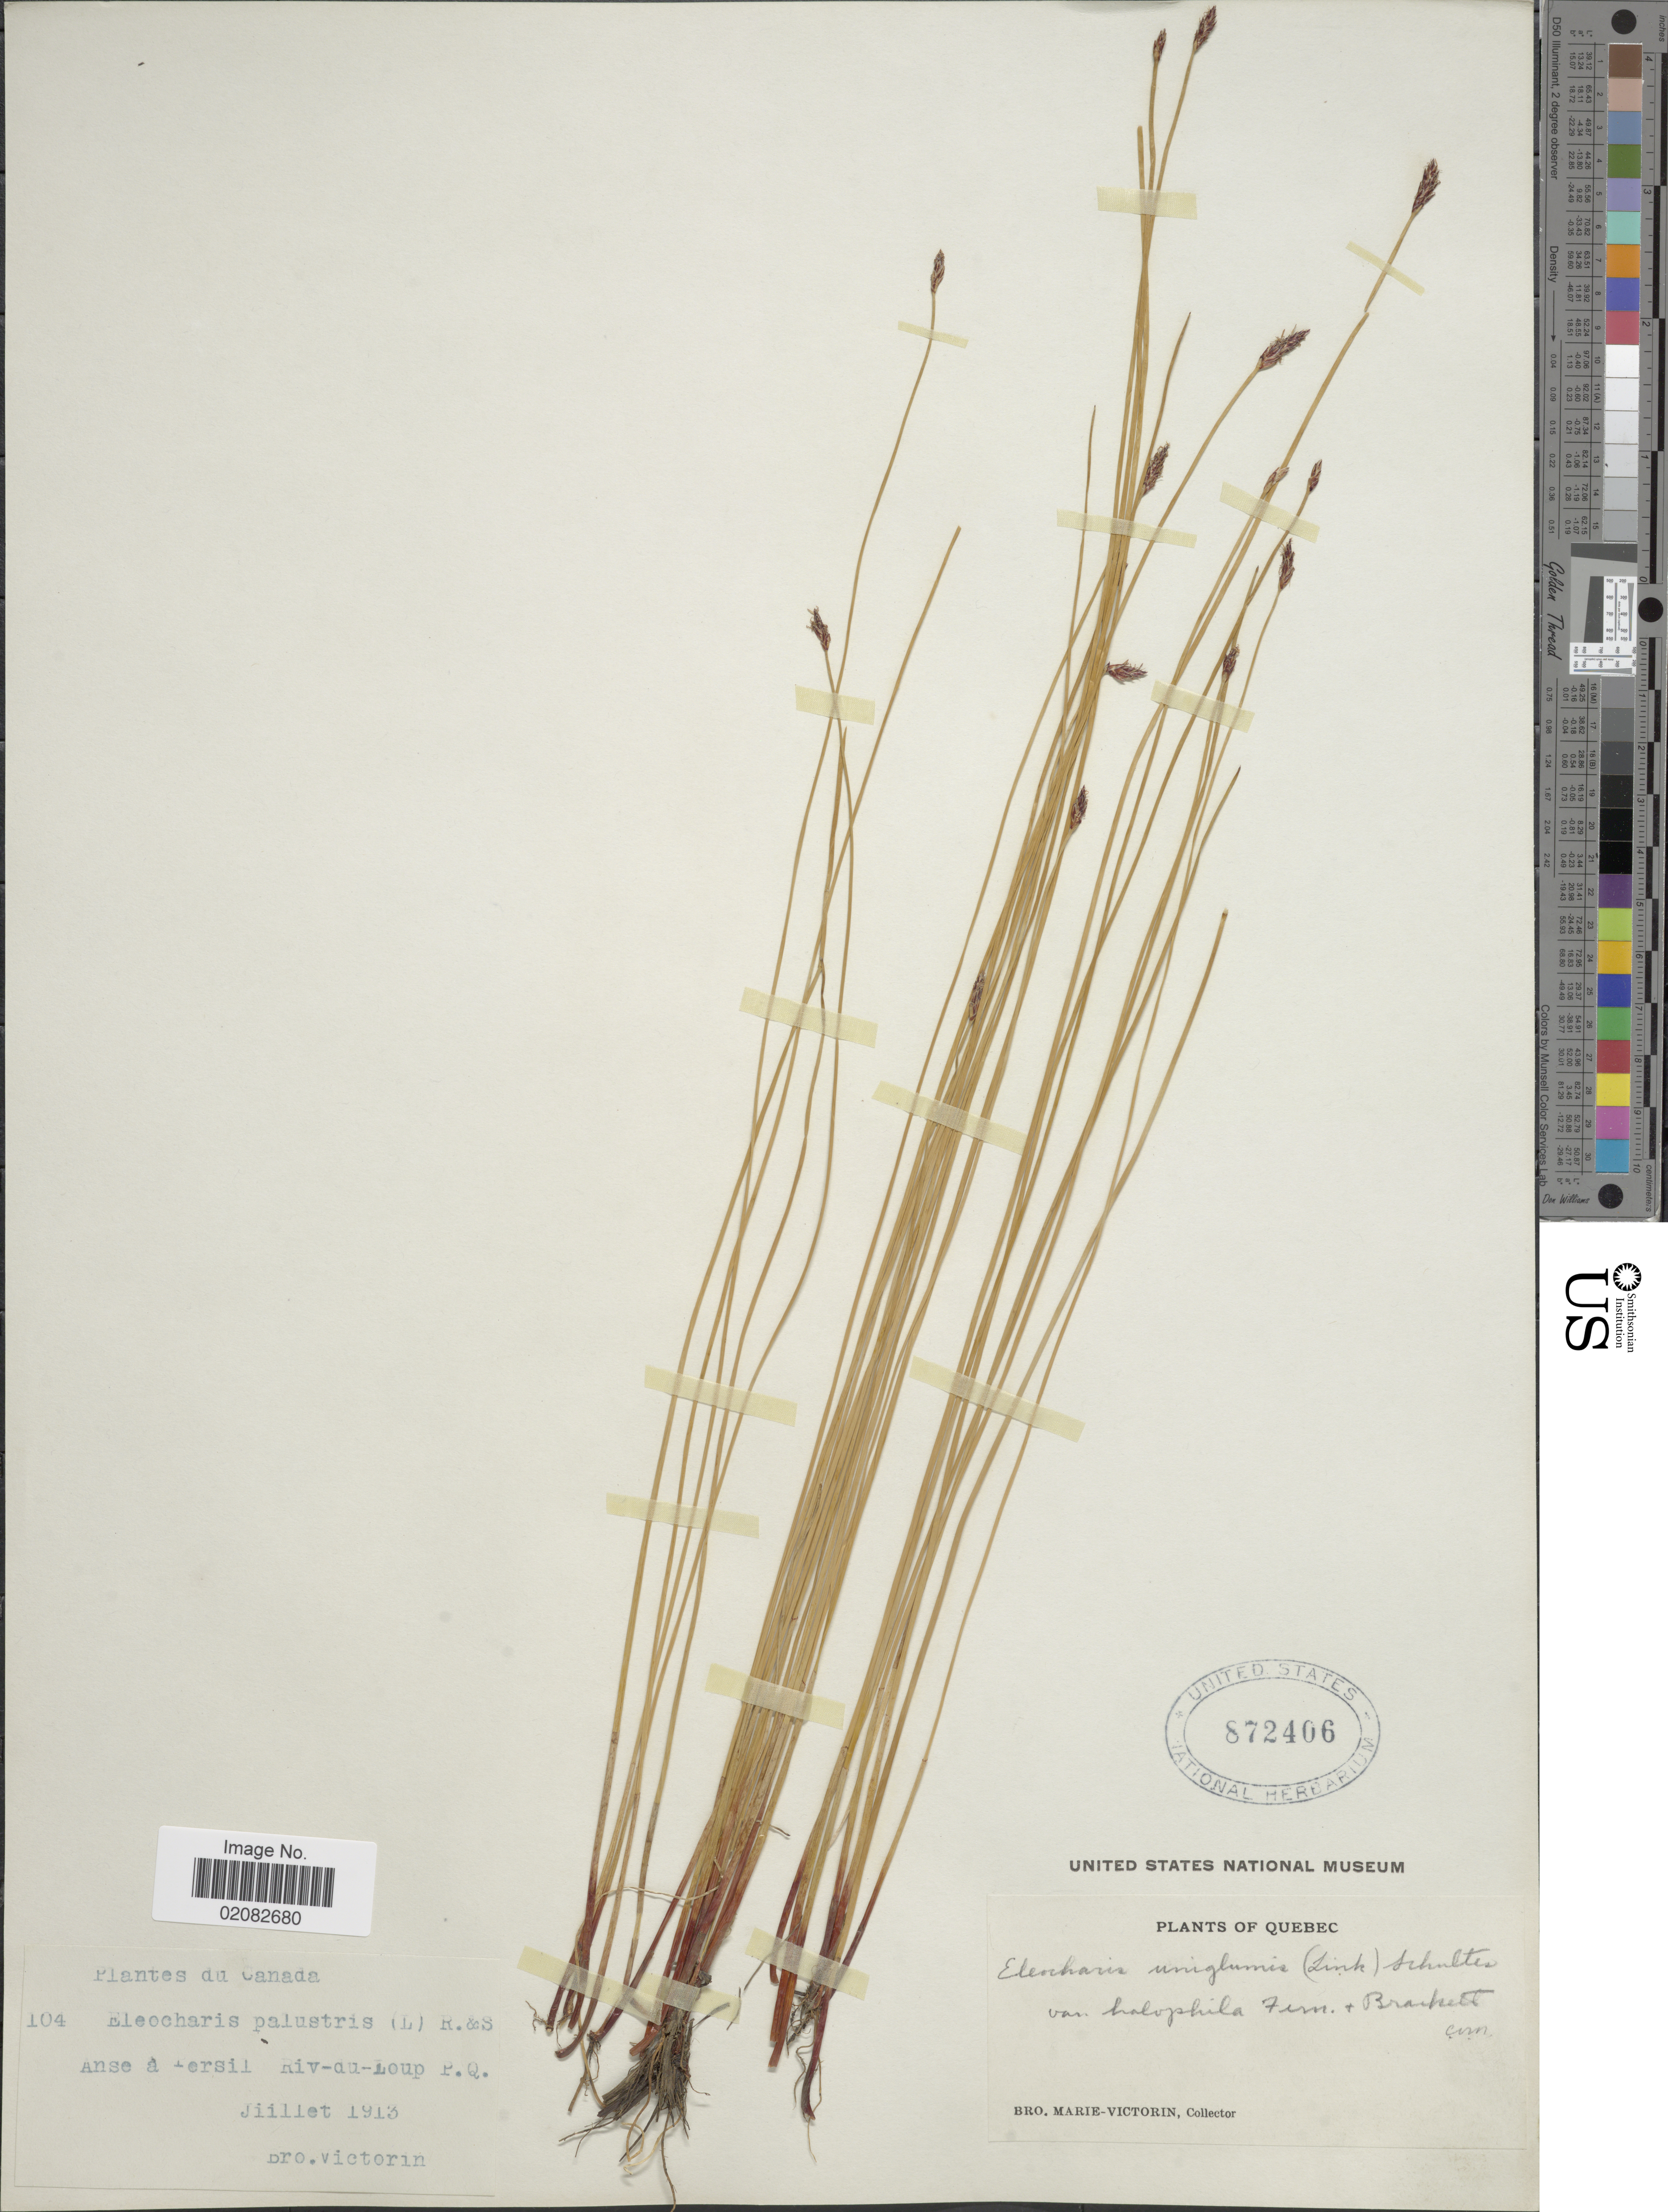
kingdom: Plantae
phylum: Tracheophyta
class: Liliopsida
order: Poales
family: Cyperaceae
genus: Eleocharis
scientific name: Eleocharis halophila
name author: (Fernald & Brackett) Fernald & Brackett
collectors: Fr. Marie-Victorin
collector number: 104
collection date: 1913-07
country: Canada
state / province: Quebec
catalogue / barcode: US 872406